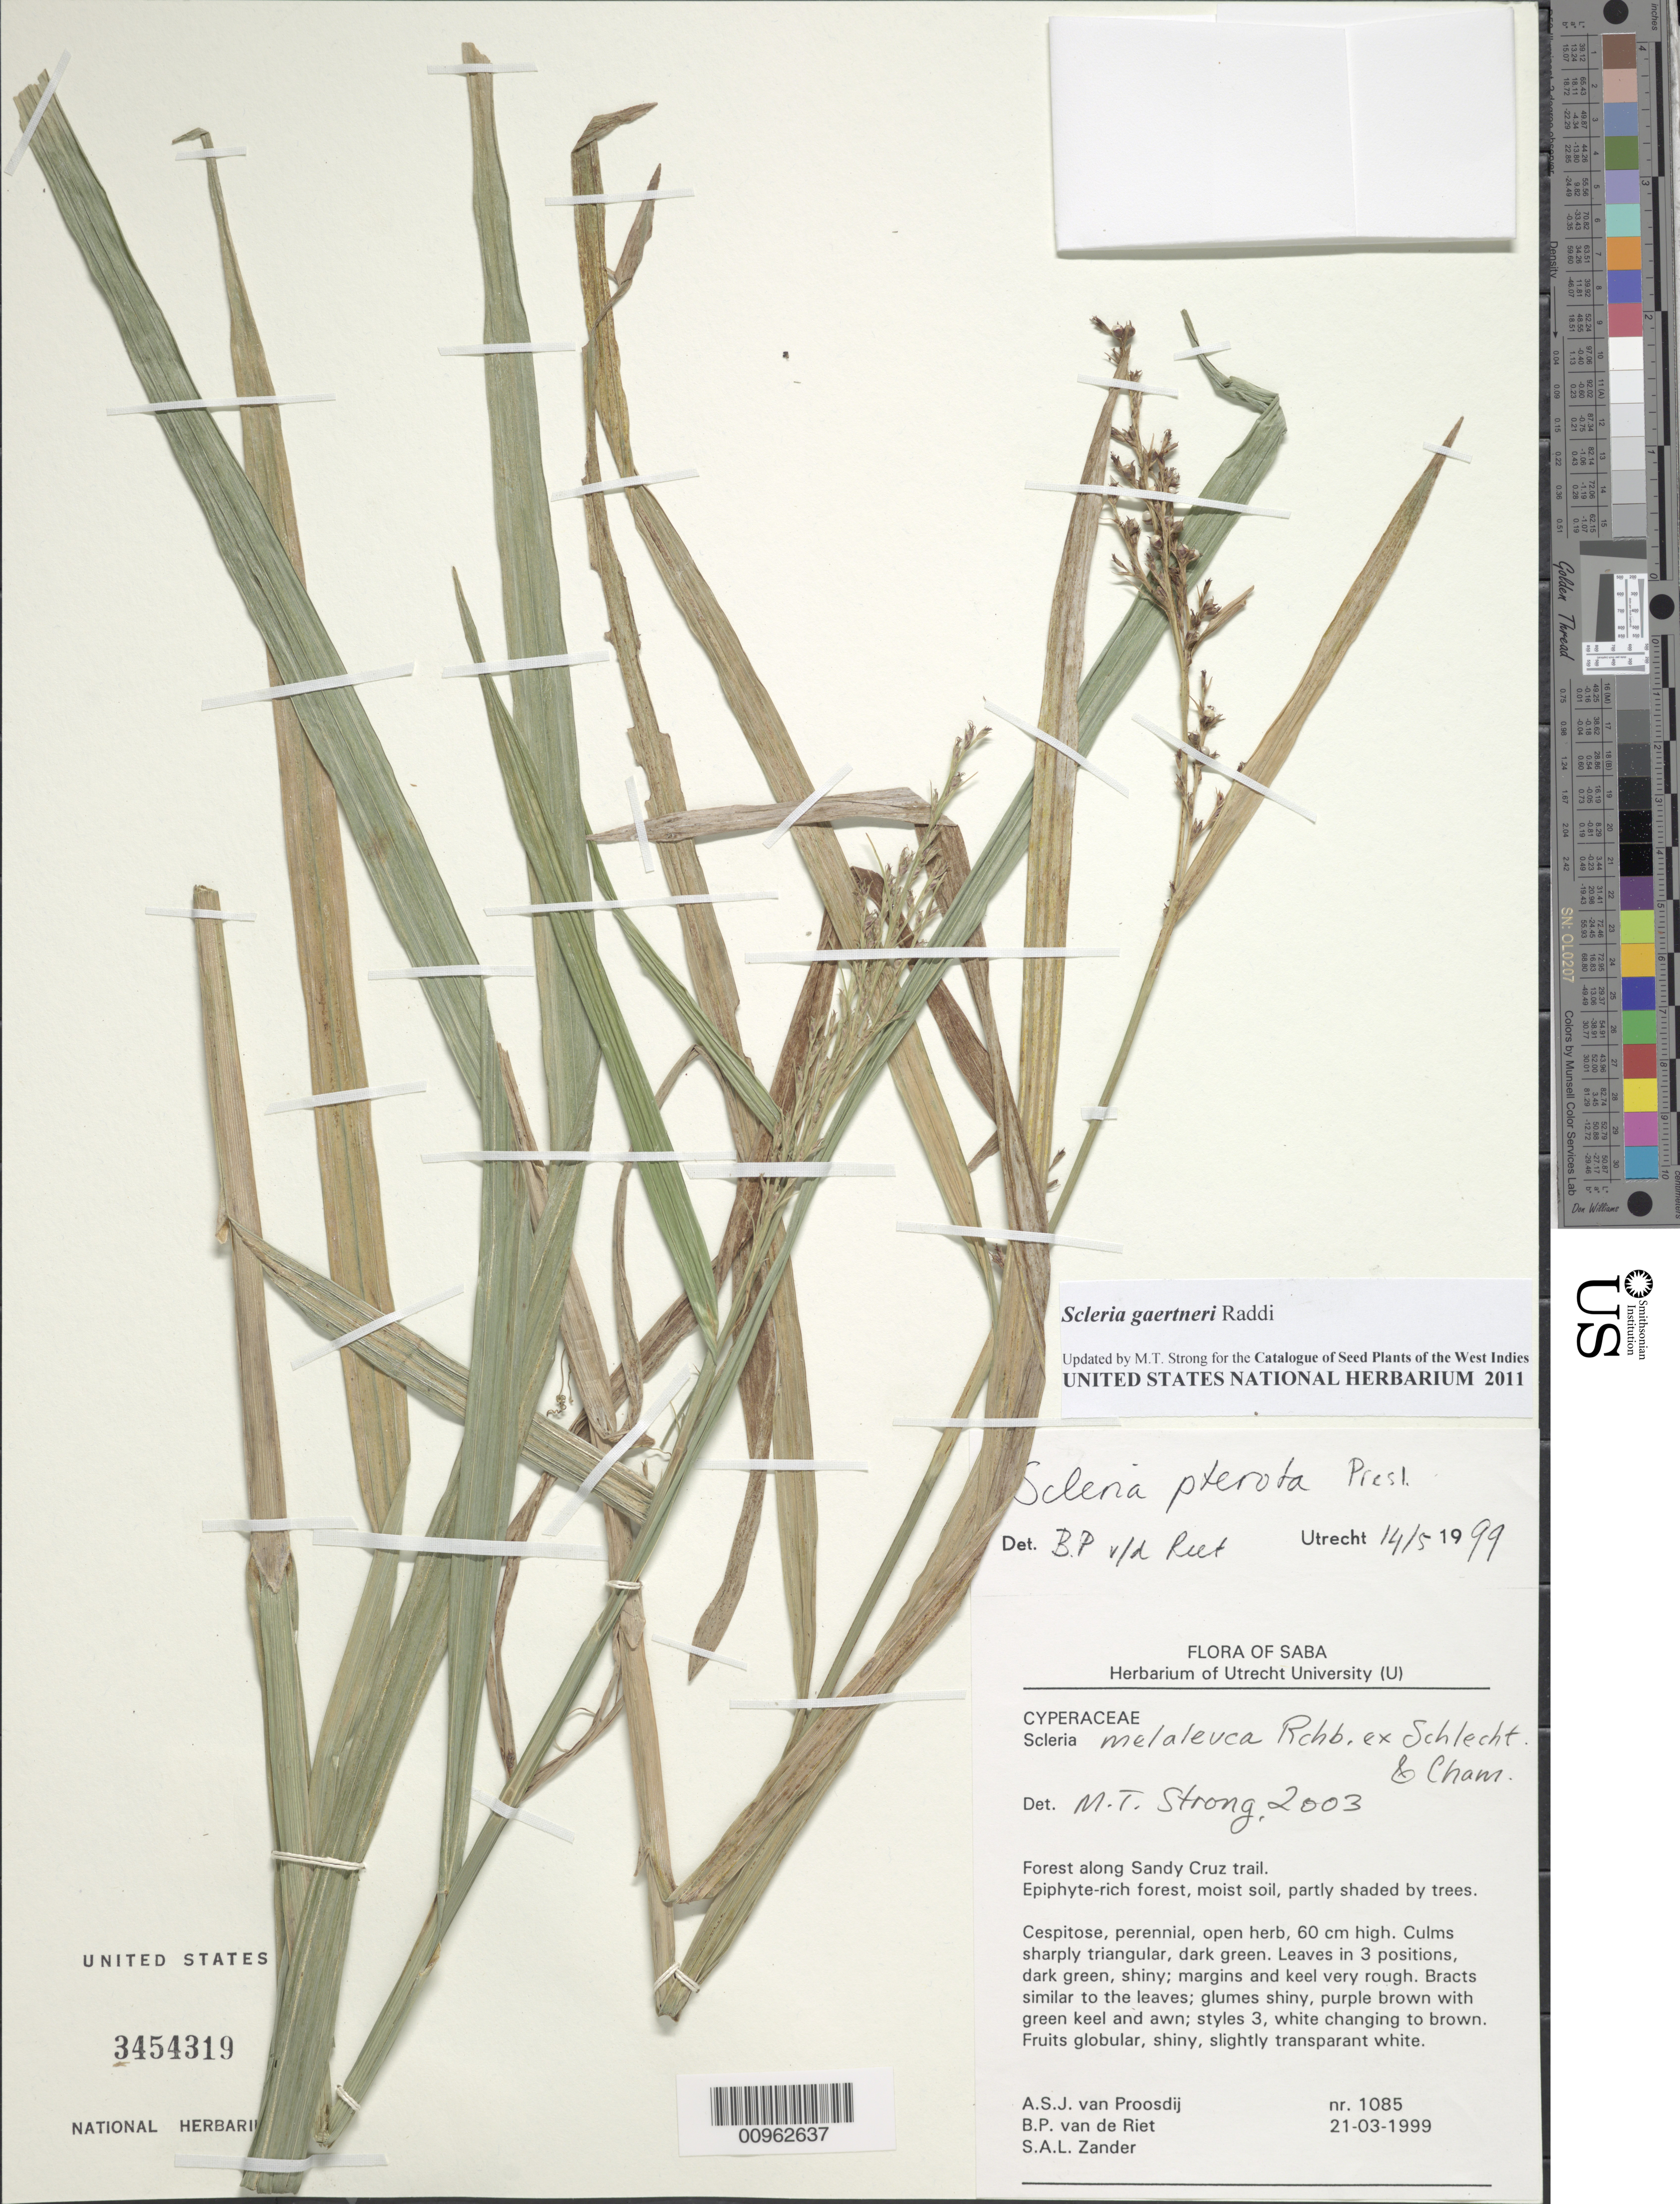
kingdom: Plantae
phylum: Tracheophyta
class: Liliopsida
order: Poales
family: Cyperaceae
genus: Scleria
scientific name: Scleria gaertneri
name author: Raddi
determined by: Strong, M. T., (US), Smithsonian Institution - National Museum of Natural History (UNITED STATES)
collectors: A. Proosdij, B. Riet & S. Zander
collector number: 1085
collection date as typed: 21 Mar 1999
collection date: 1999-03-21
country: Netherlands Antilles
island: Saba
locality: Forest along Sandy Cruz trail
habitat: Epiphyte-rich forest, moist soil, partly shaded by trees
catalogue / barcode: US 3454319